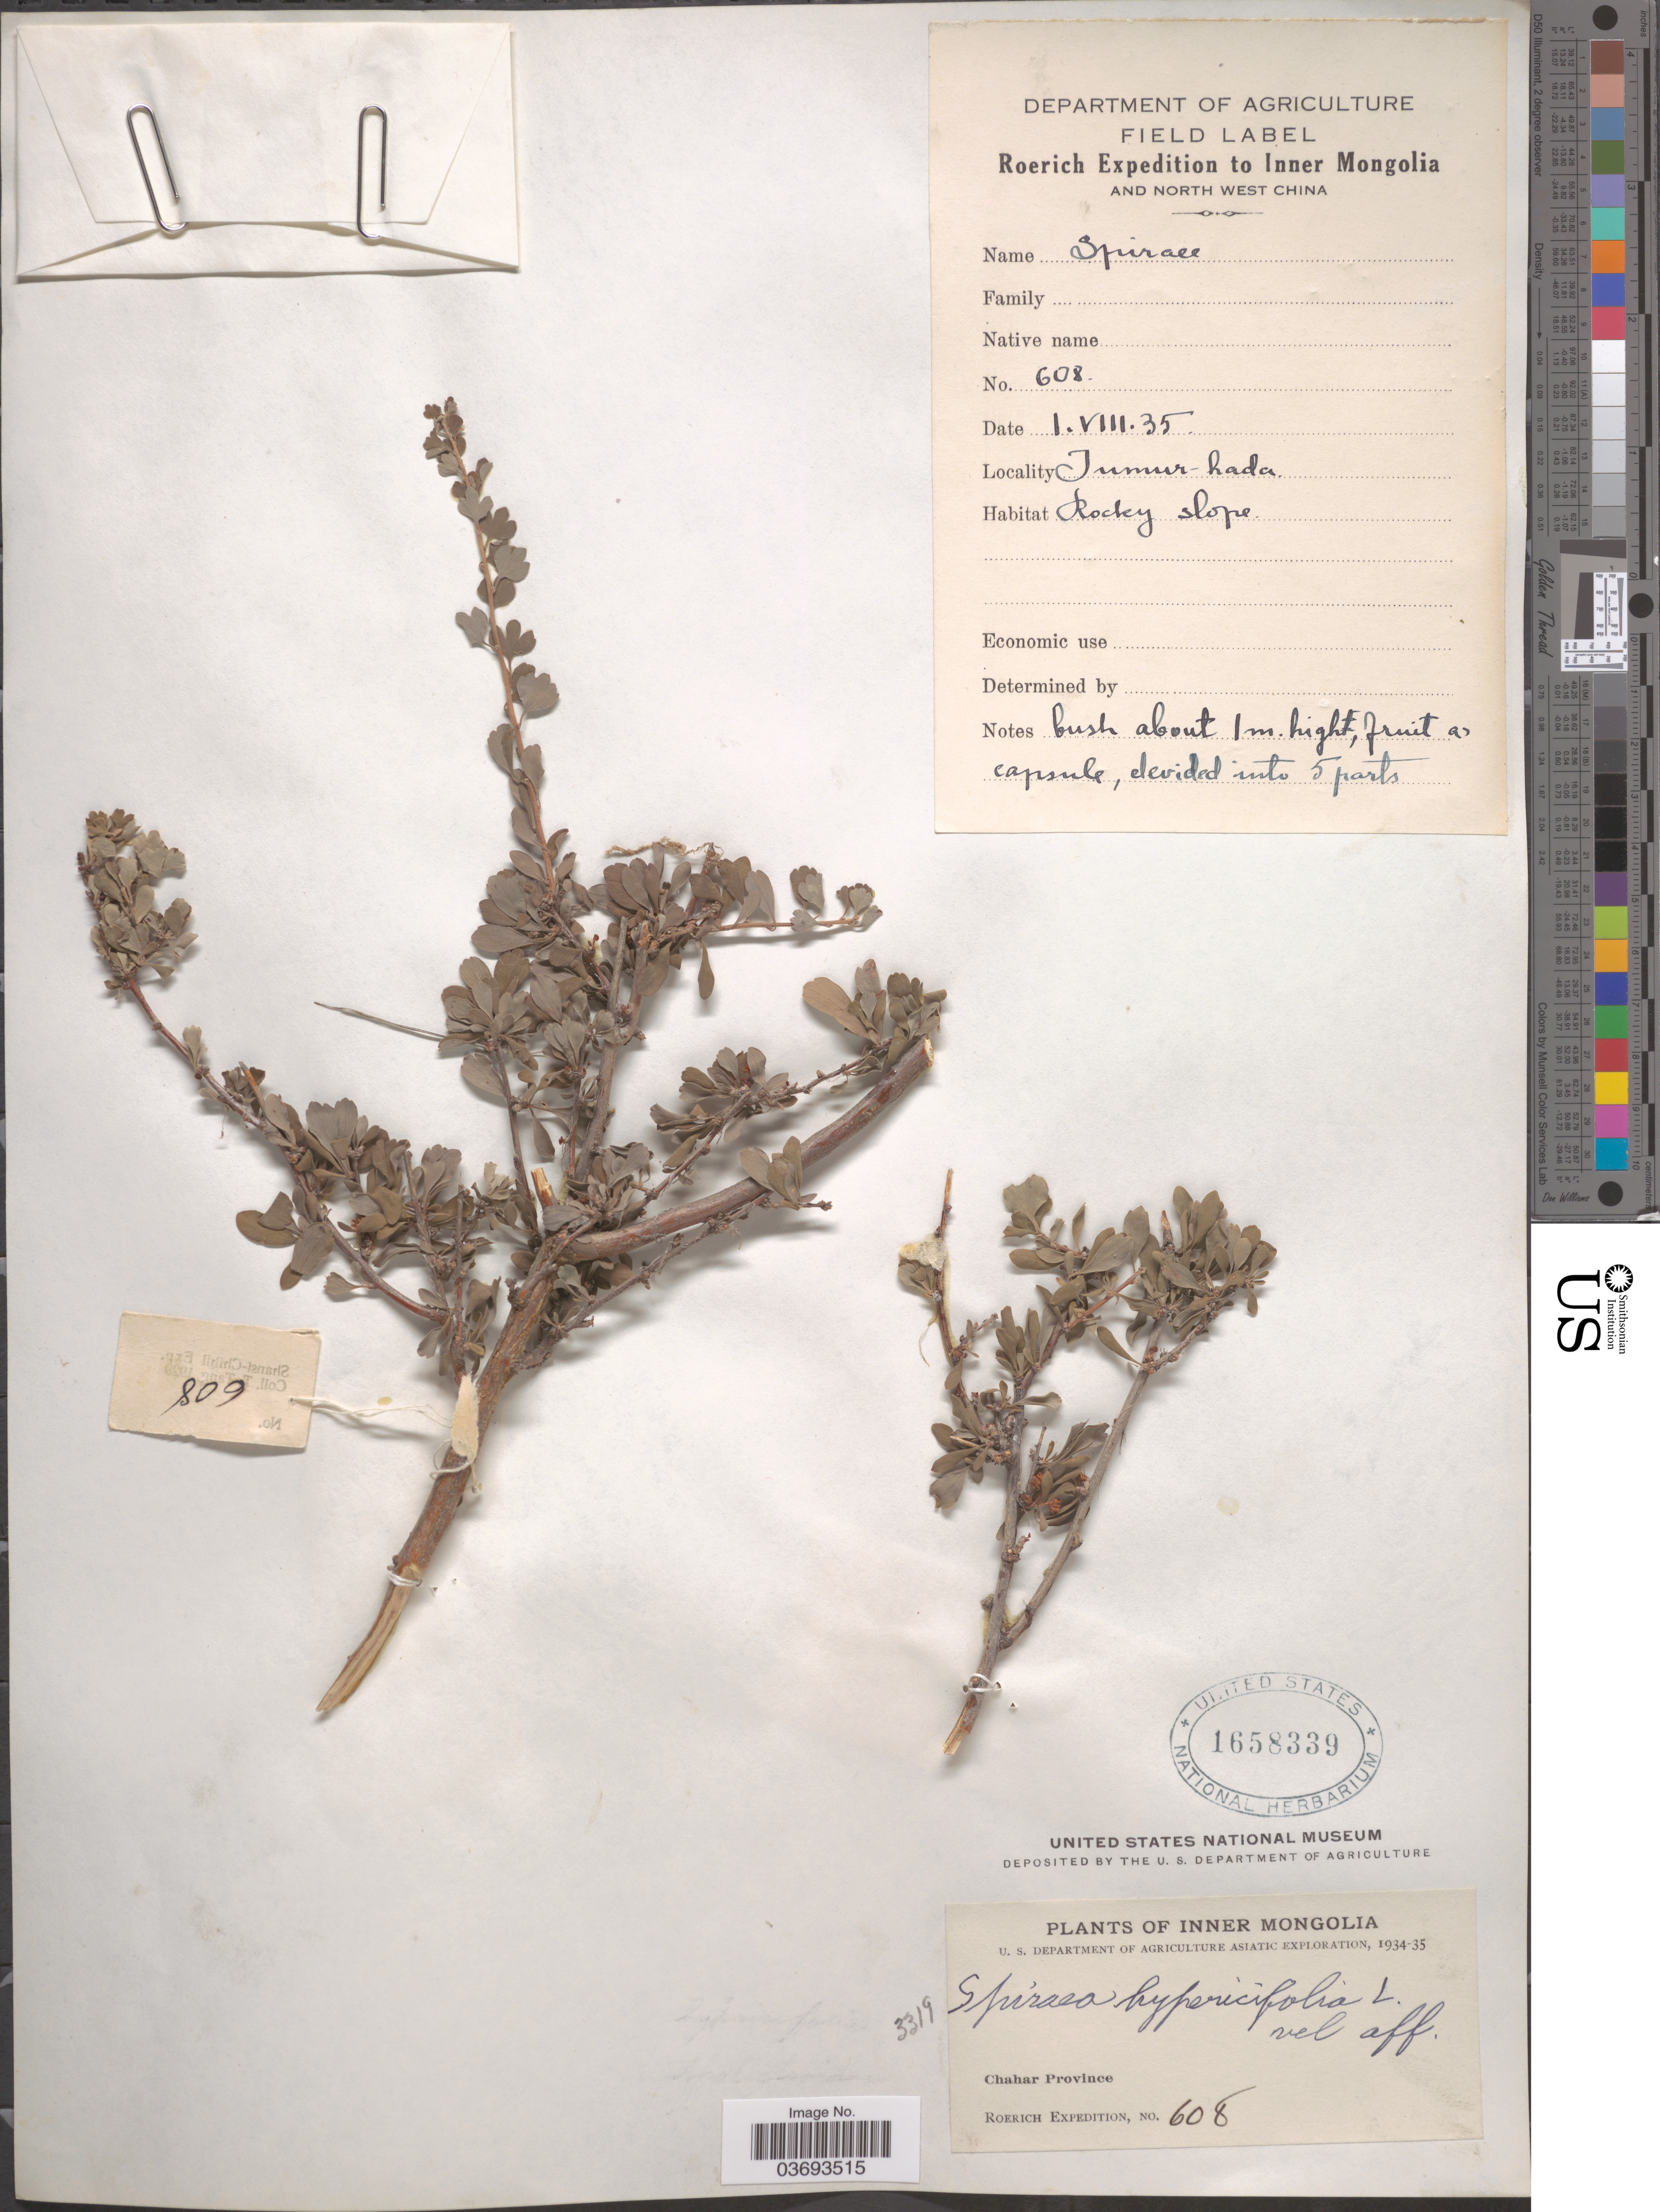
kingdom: Plantae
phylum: Tracheophyta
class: Magnoliopsida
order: Rosales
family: Rosaceae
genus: Spiraea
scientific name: Spiraea hypericifolia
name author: L.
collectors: Roerich Expedition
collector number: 608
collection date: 1935-08-01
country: China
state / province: Nei Monggol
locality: Inner Mongolia and North West China. Jumur-hada. Chahar Province.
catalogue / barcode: US 1658339